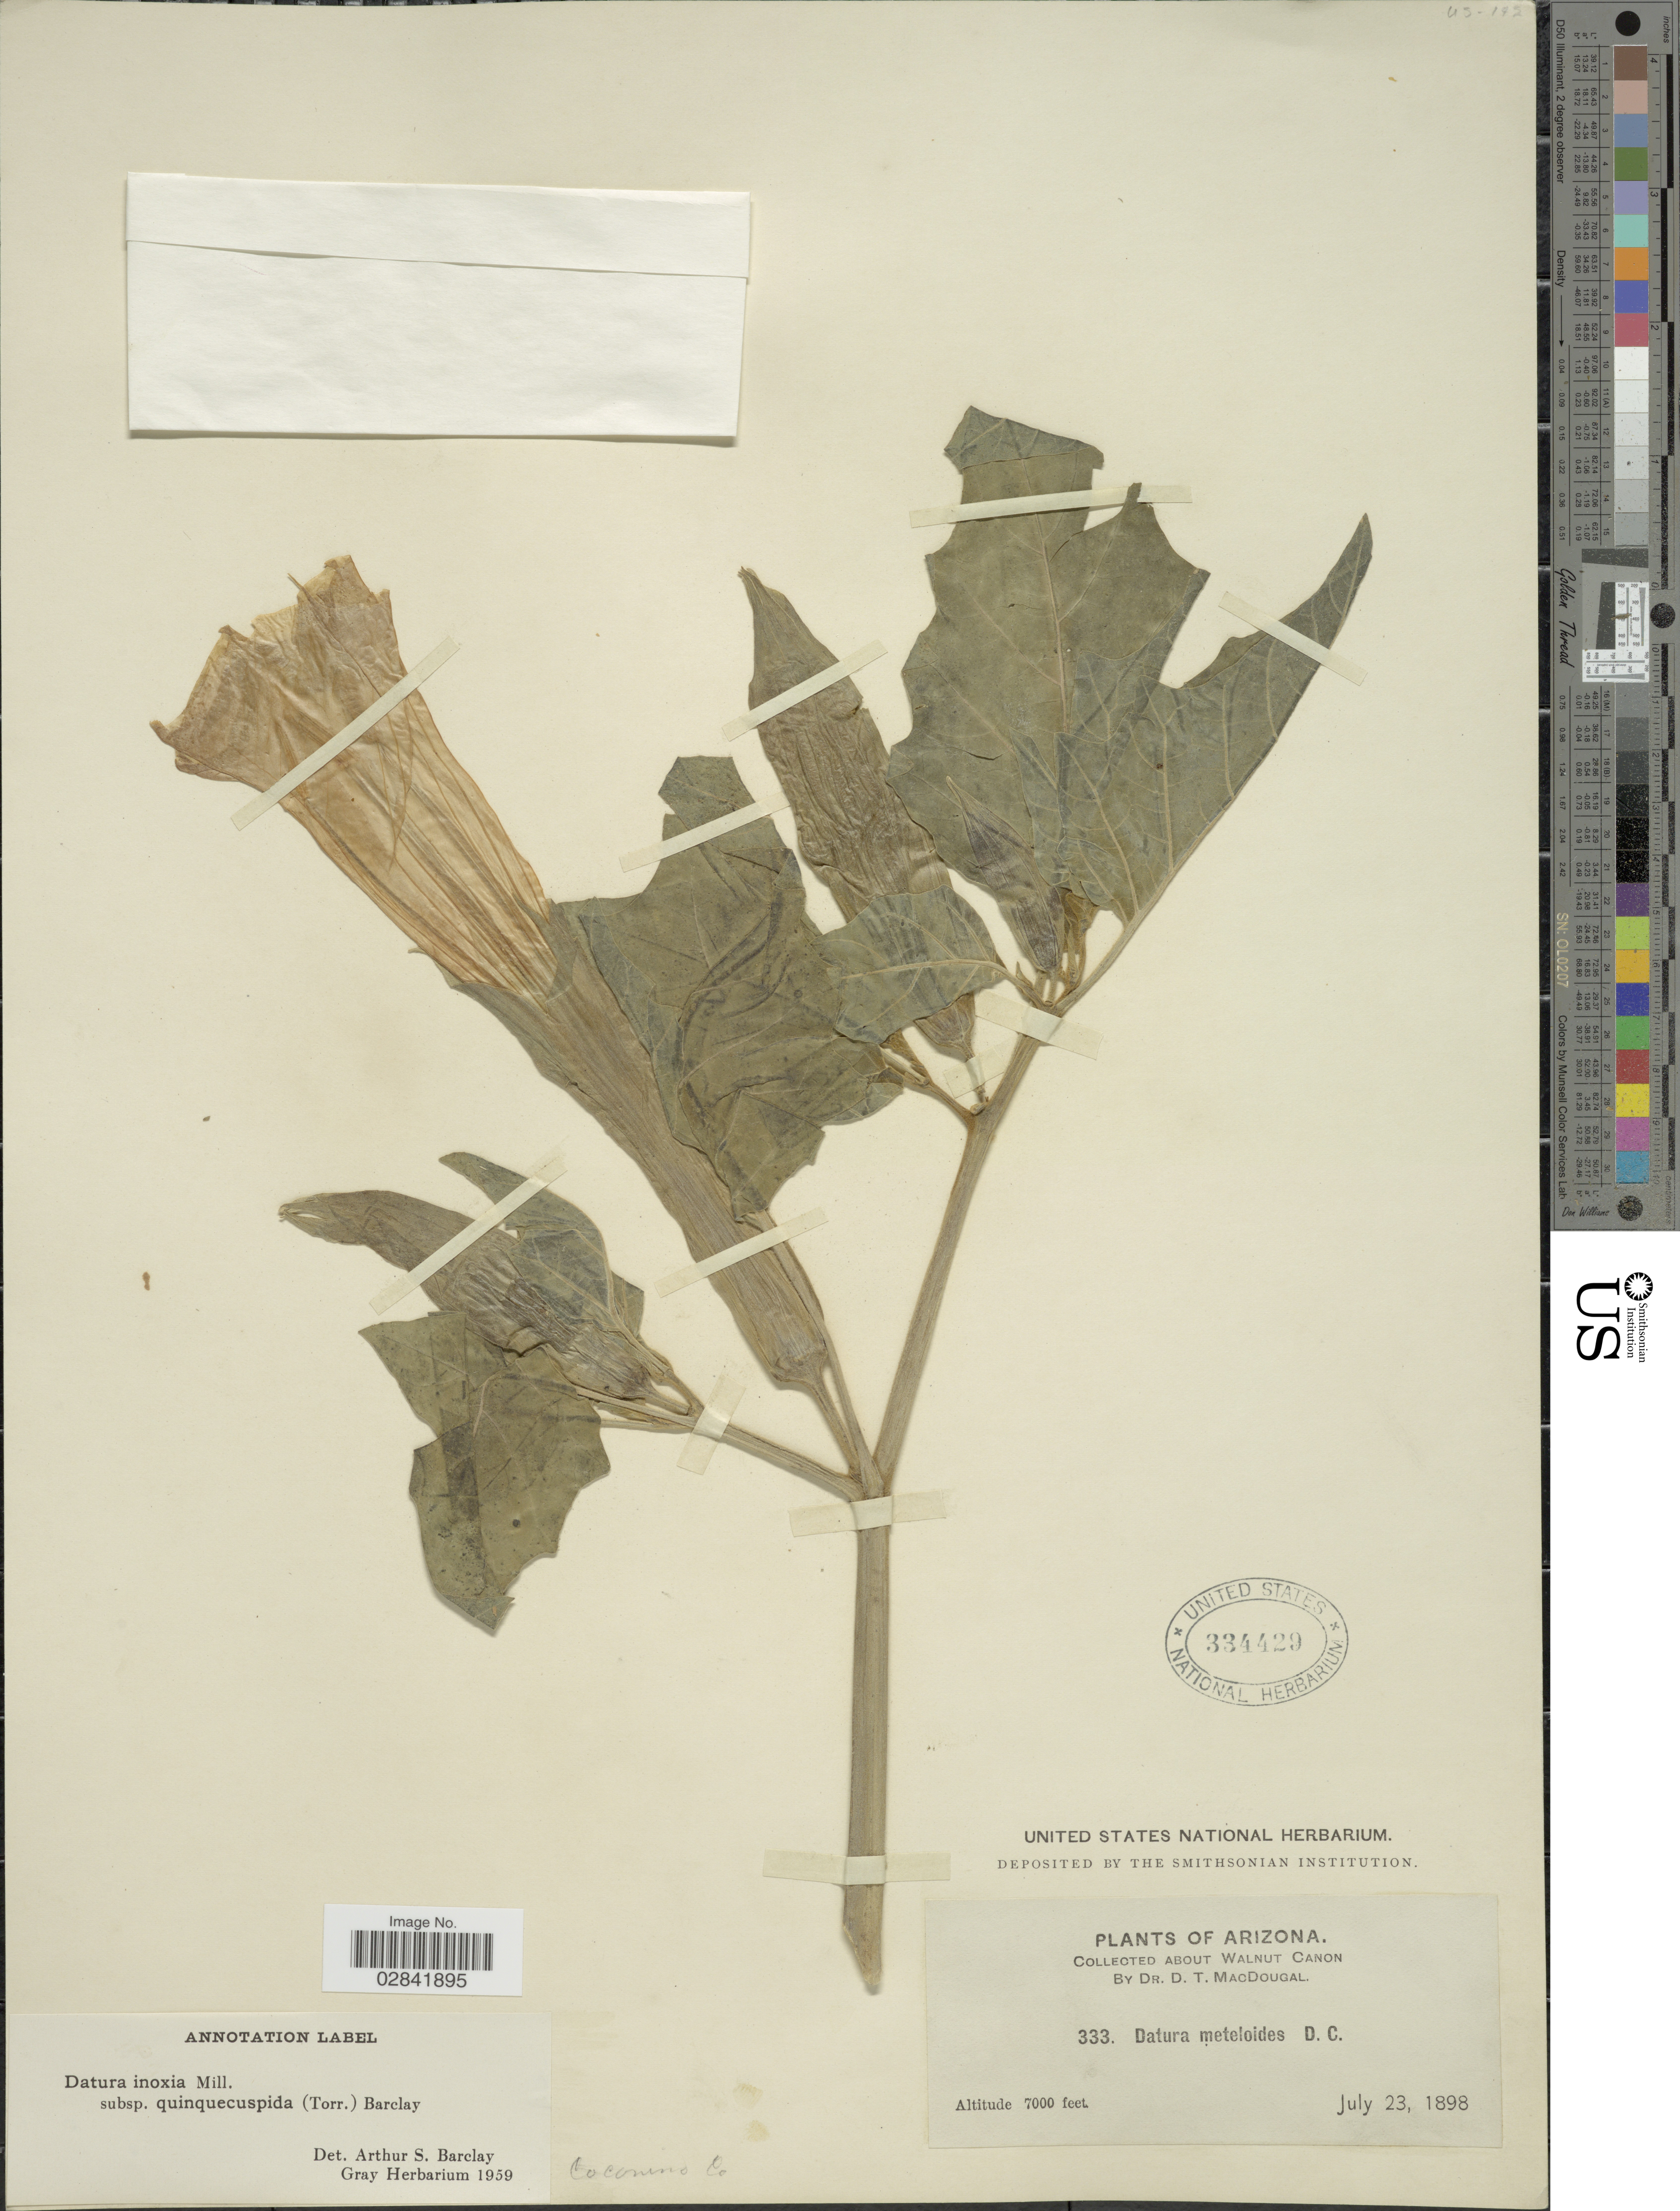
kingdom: Plantae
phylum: Tracheophyta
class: Magnoliopsida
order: Solanales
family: Solanaceae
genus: Datura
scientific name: Datura wrightii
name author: Regel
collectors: D. T. MacDougal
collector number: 333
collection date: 1898-07-23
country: United States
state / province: Arizona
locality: About Walnut Canon.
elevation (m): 2134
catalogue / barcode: US 334429